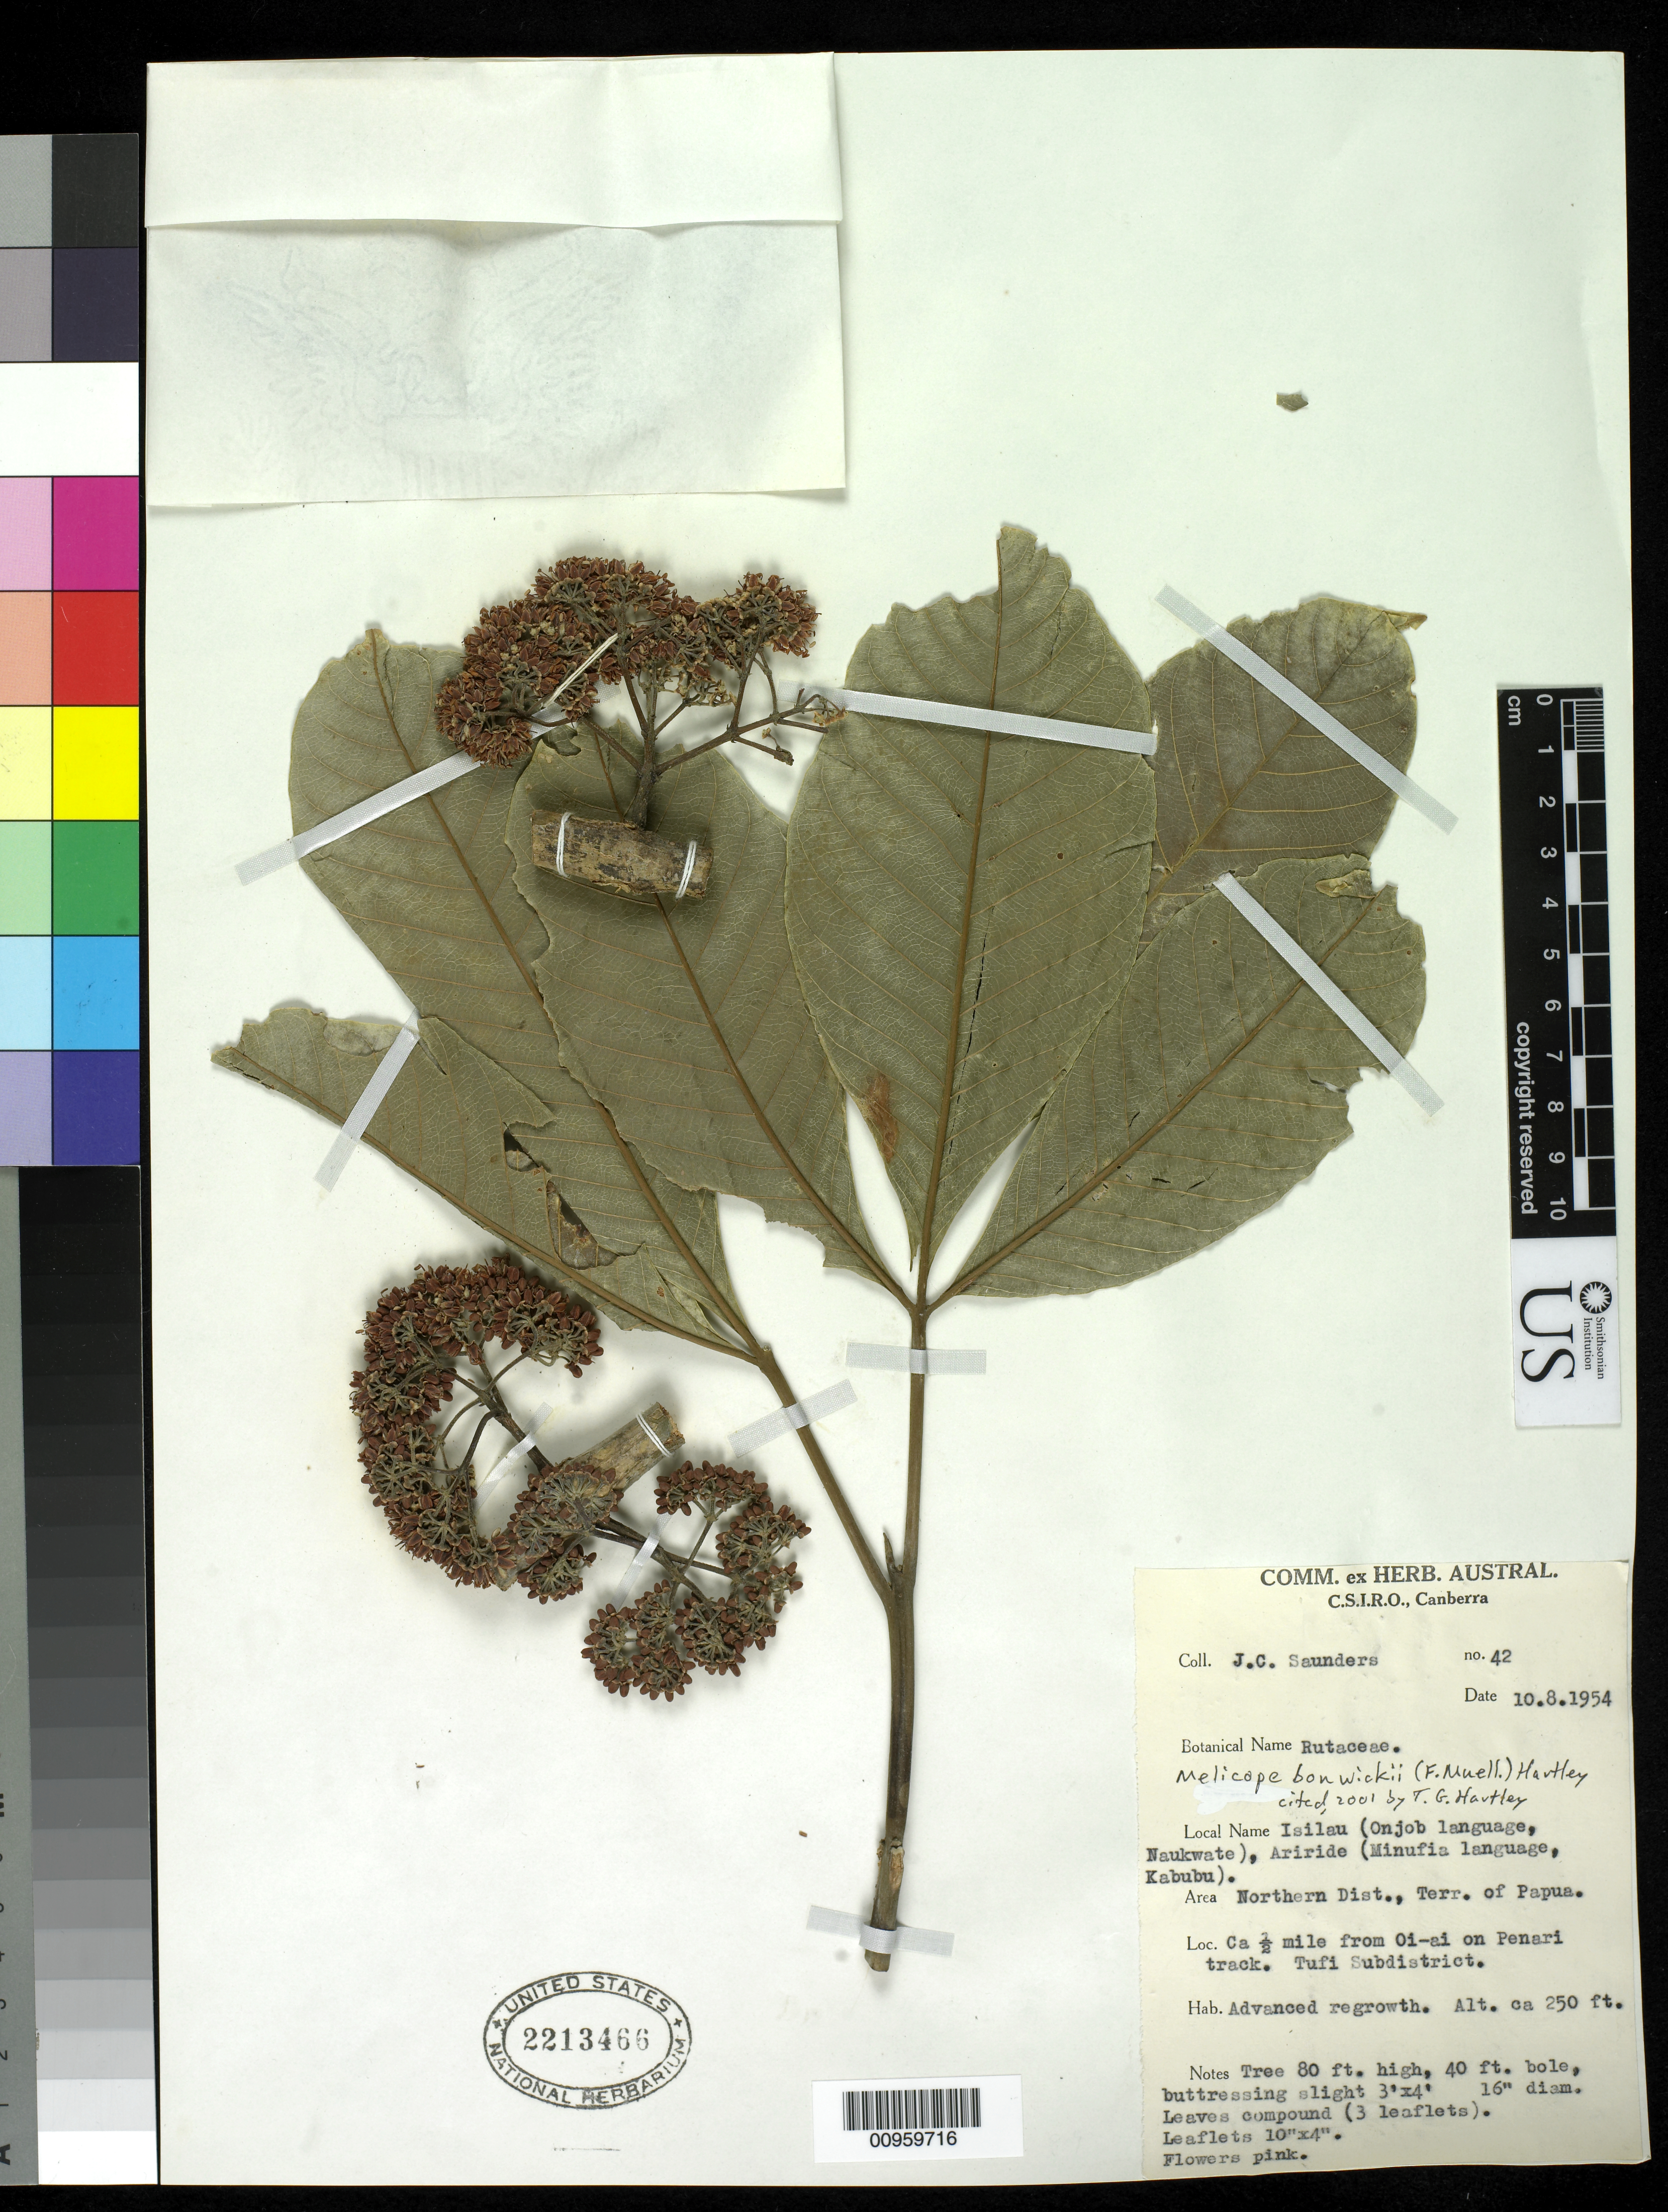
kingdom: Plantae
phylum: Tracheophyta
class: Magnoliopsida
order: Sapindales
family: Rutaceae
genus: Melicope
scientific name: Melicope bonwickii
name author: (F. Muell.) T.G. Hartley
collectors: J. C. Saunders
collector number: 42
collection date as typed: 10 Aug 1954 or 08 Oct 1954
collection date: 1954-08-10 or 1954-10-08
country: Papua New Guinea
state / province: Northern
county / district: Tufi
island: New Guinea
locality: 1/2 mile from Oi-ai on Penari track. Tufi Subdistict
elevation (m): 76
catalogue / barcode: US 2213466